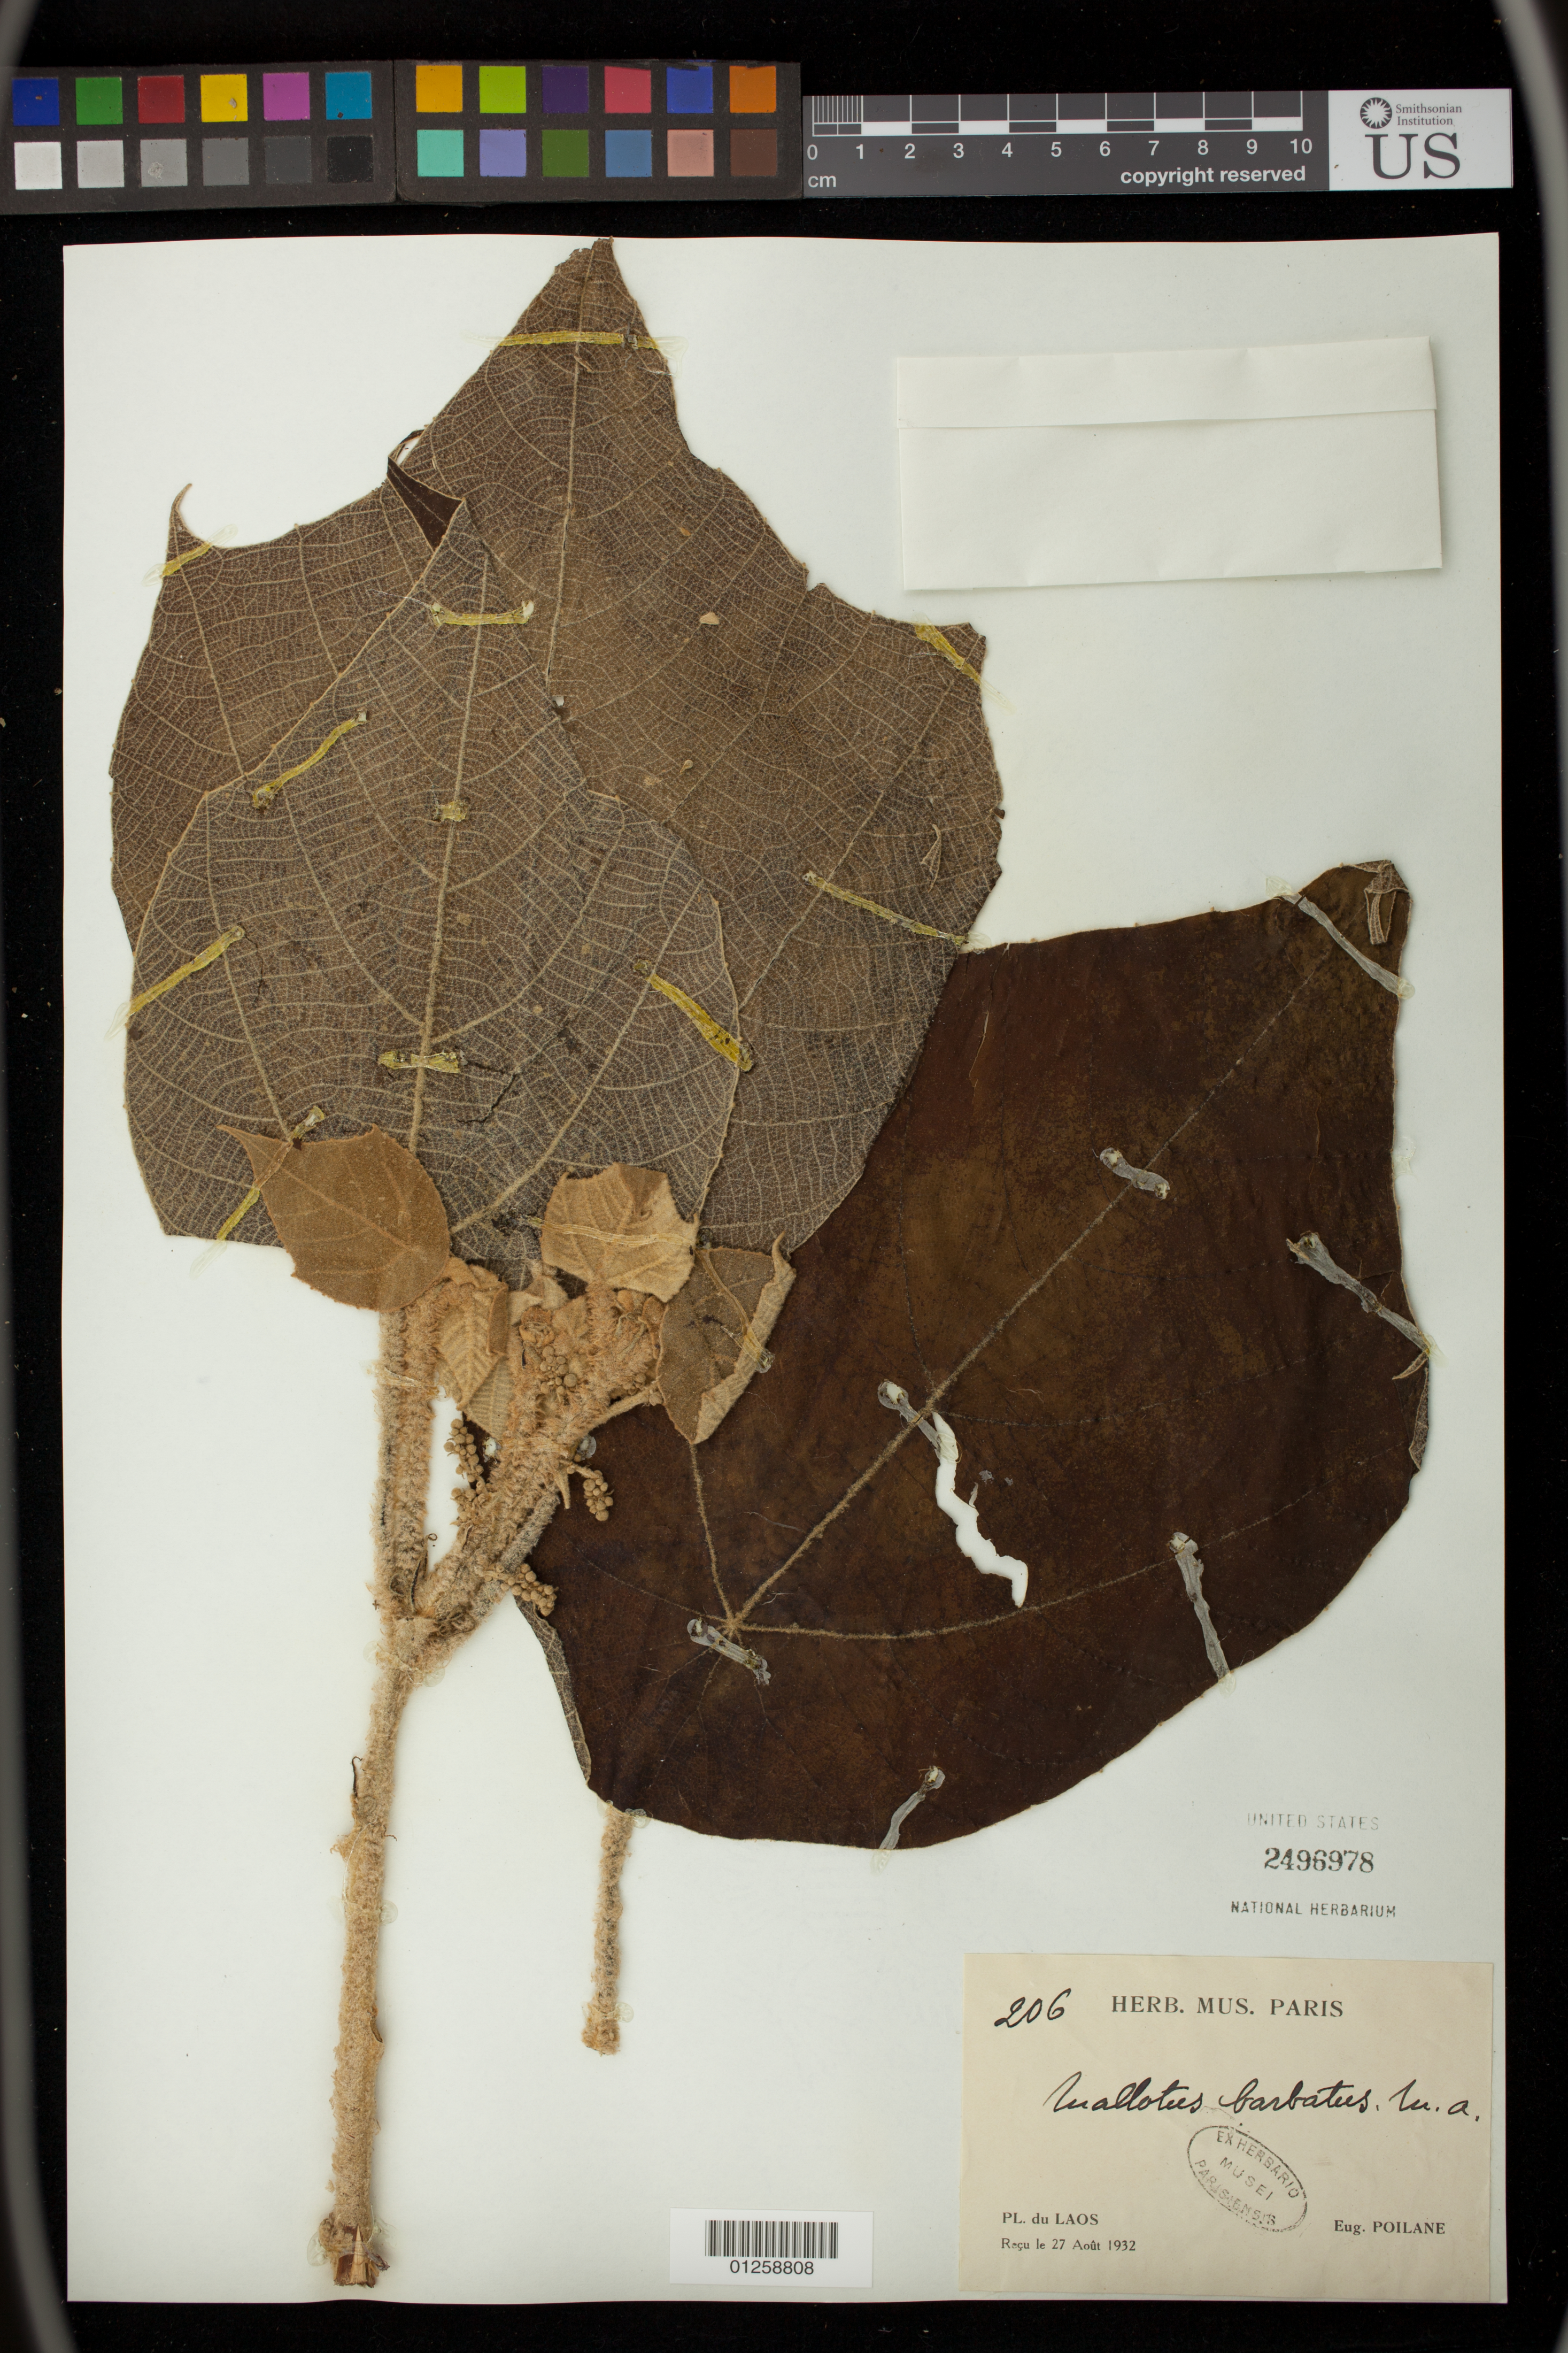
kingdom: Plantae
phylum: Tracheophyta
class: Magnoliopsida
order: Malpighiales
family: Euphorbiaceae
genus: Mallotus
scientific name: Mallotus barbatus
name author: Müll. Arg.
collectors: E. Poilane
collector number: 206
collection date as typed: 27 Aug 1932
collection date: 1932-08-27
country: Laos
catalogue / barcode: US 2496978